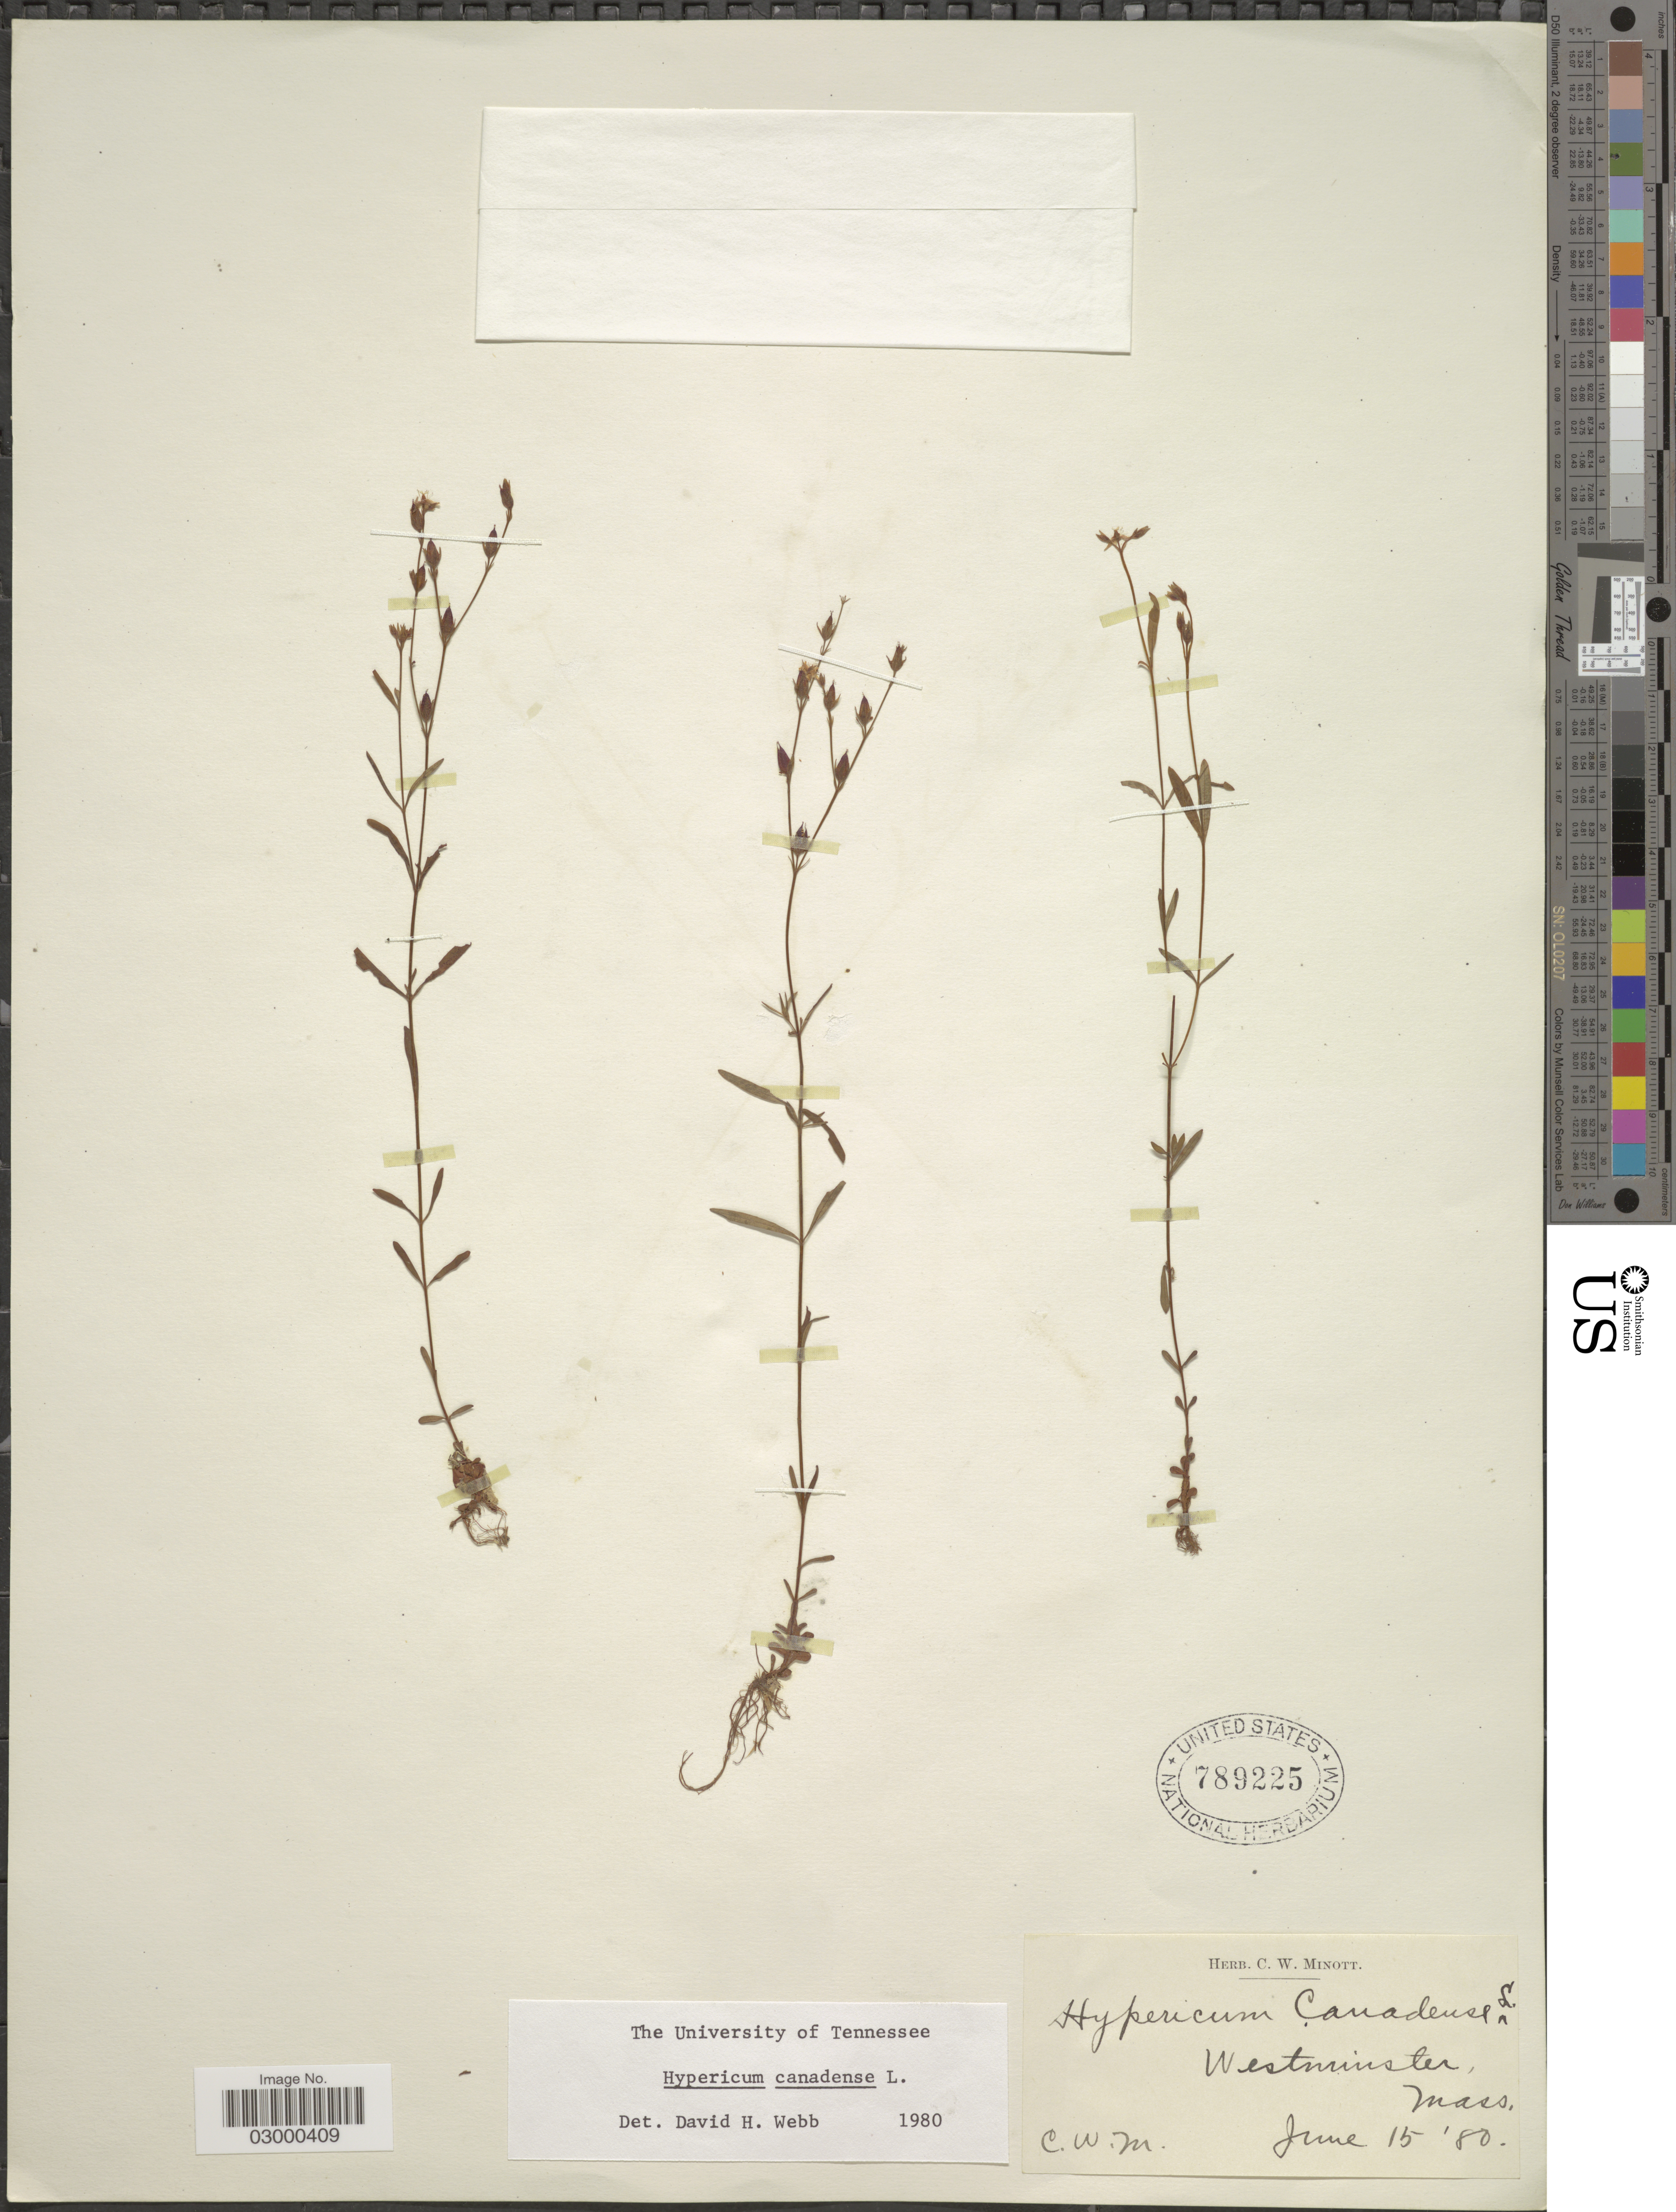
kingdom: Plantae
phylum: Tracheophyta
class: Magnoliopsida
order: Malpighiales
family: Hypericaceae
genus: Hypericum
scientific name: Hypericum canadense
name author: L.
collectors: C. Minott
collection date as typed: Transcribed d/m/y: 15/6/80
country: United States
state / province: Massachusetts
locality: Westminster.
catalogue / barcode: US 789225